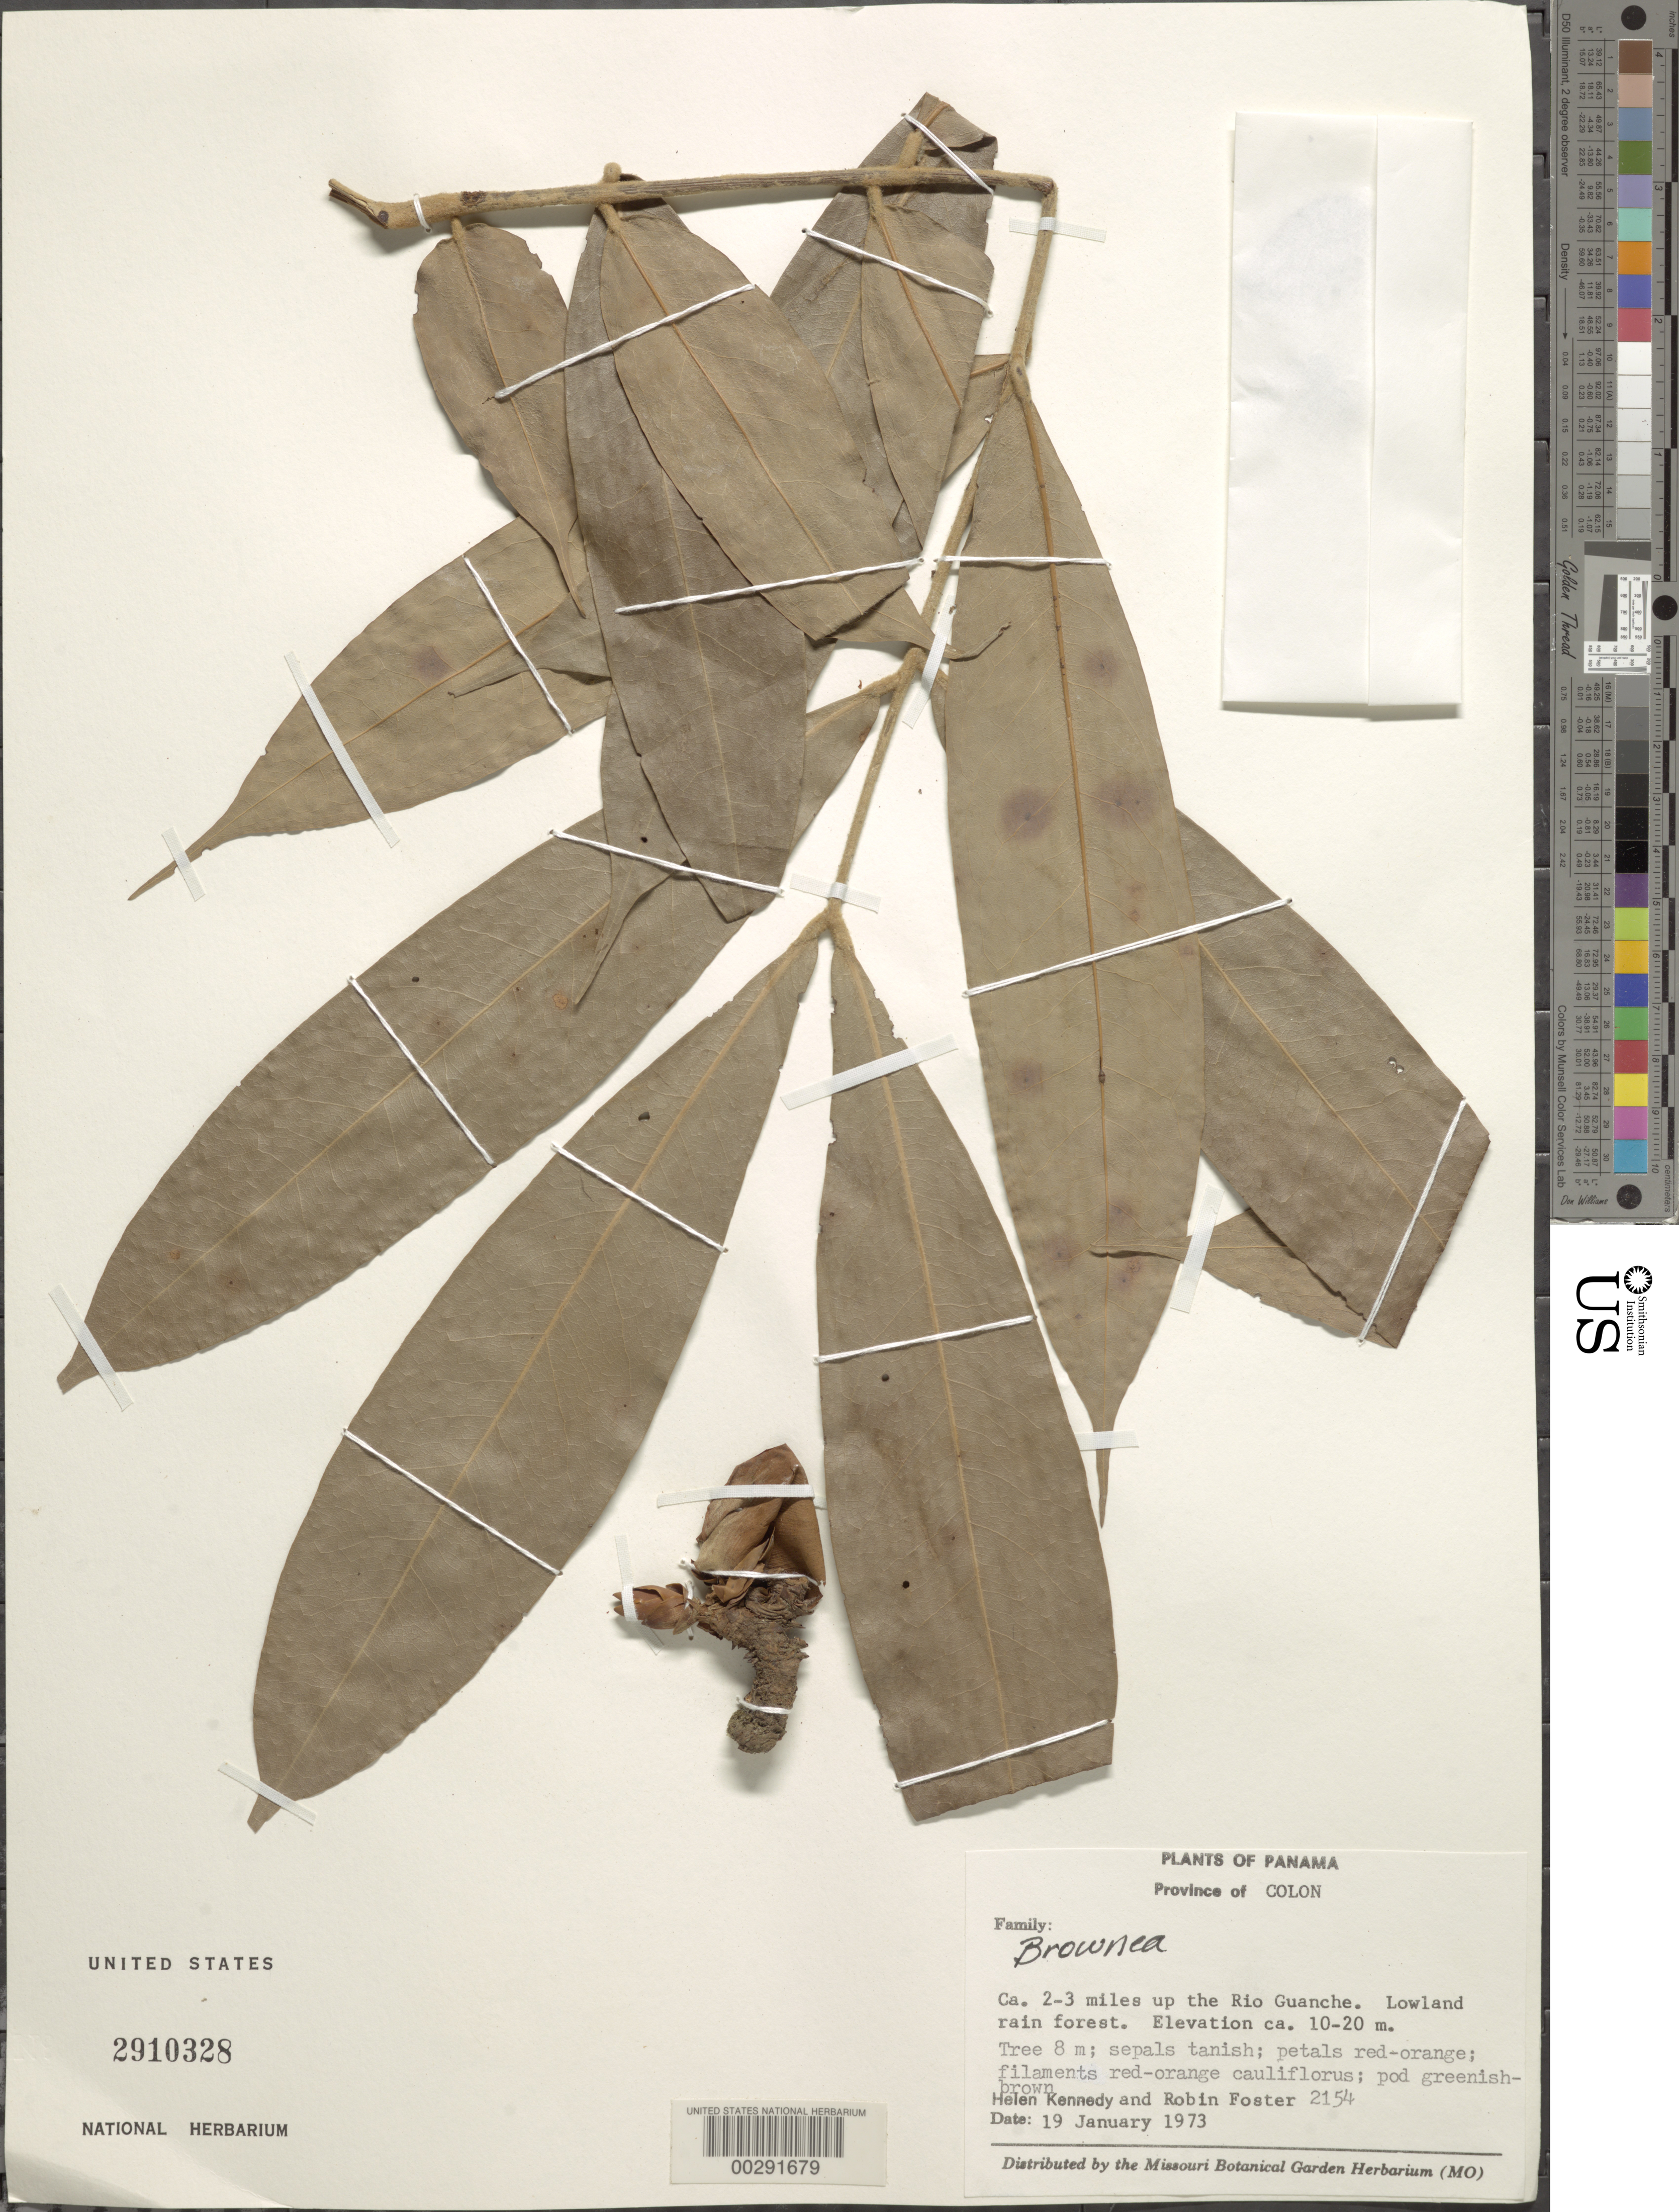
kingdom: Plantae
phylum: Tracheophyta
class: Magnoliopsida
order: Fabales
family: Fabaceae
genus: Brownea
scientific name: Brownea sp.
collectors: H. Kennedy & R. B. Foster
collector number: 2154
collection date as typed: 19 Jan 1973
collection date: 1973-01-19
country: Panama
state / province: Colón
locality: Ca. 2-3 mi up the Rio Guanche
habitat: Lowland rainforest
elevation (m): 10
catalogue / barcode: US 2910328